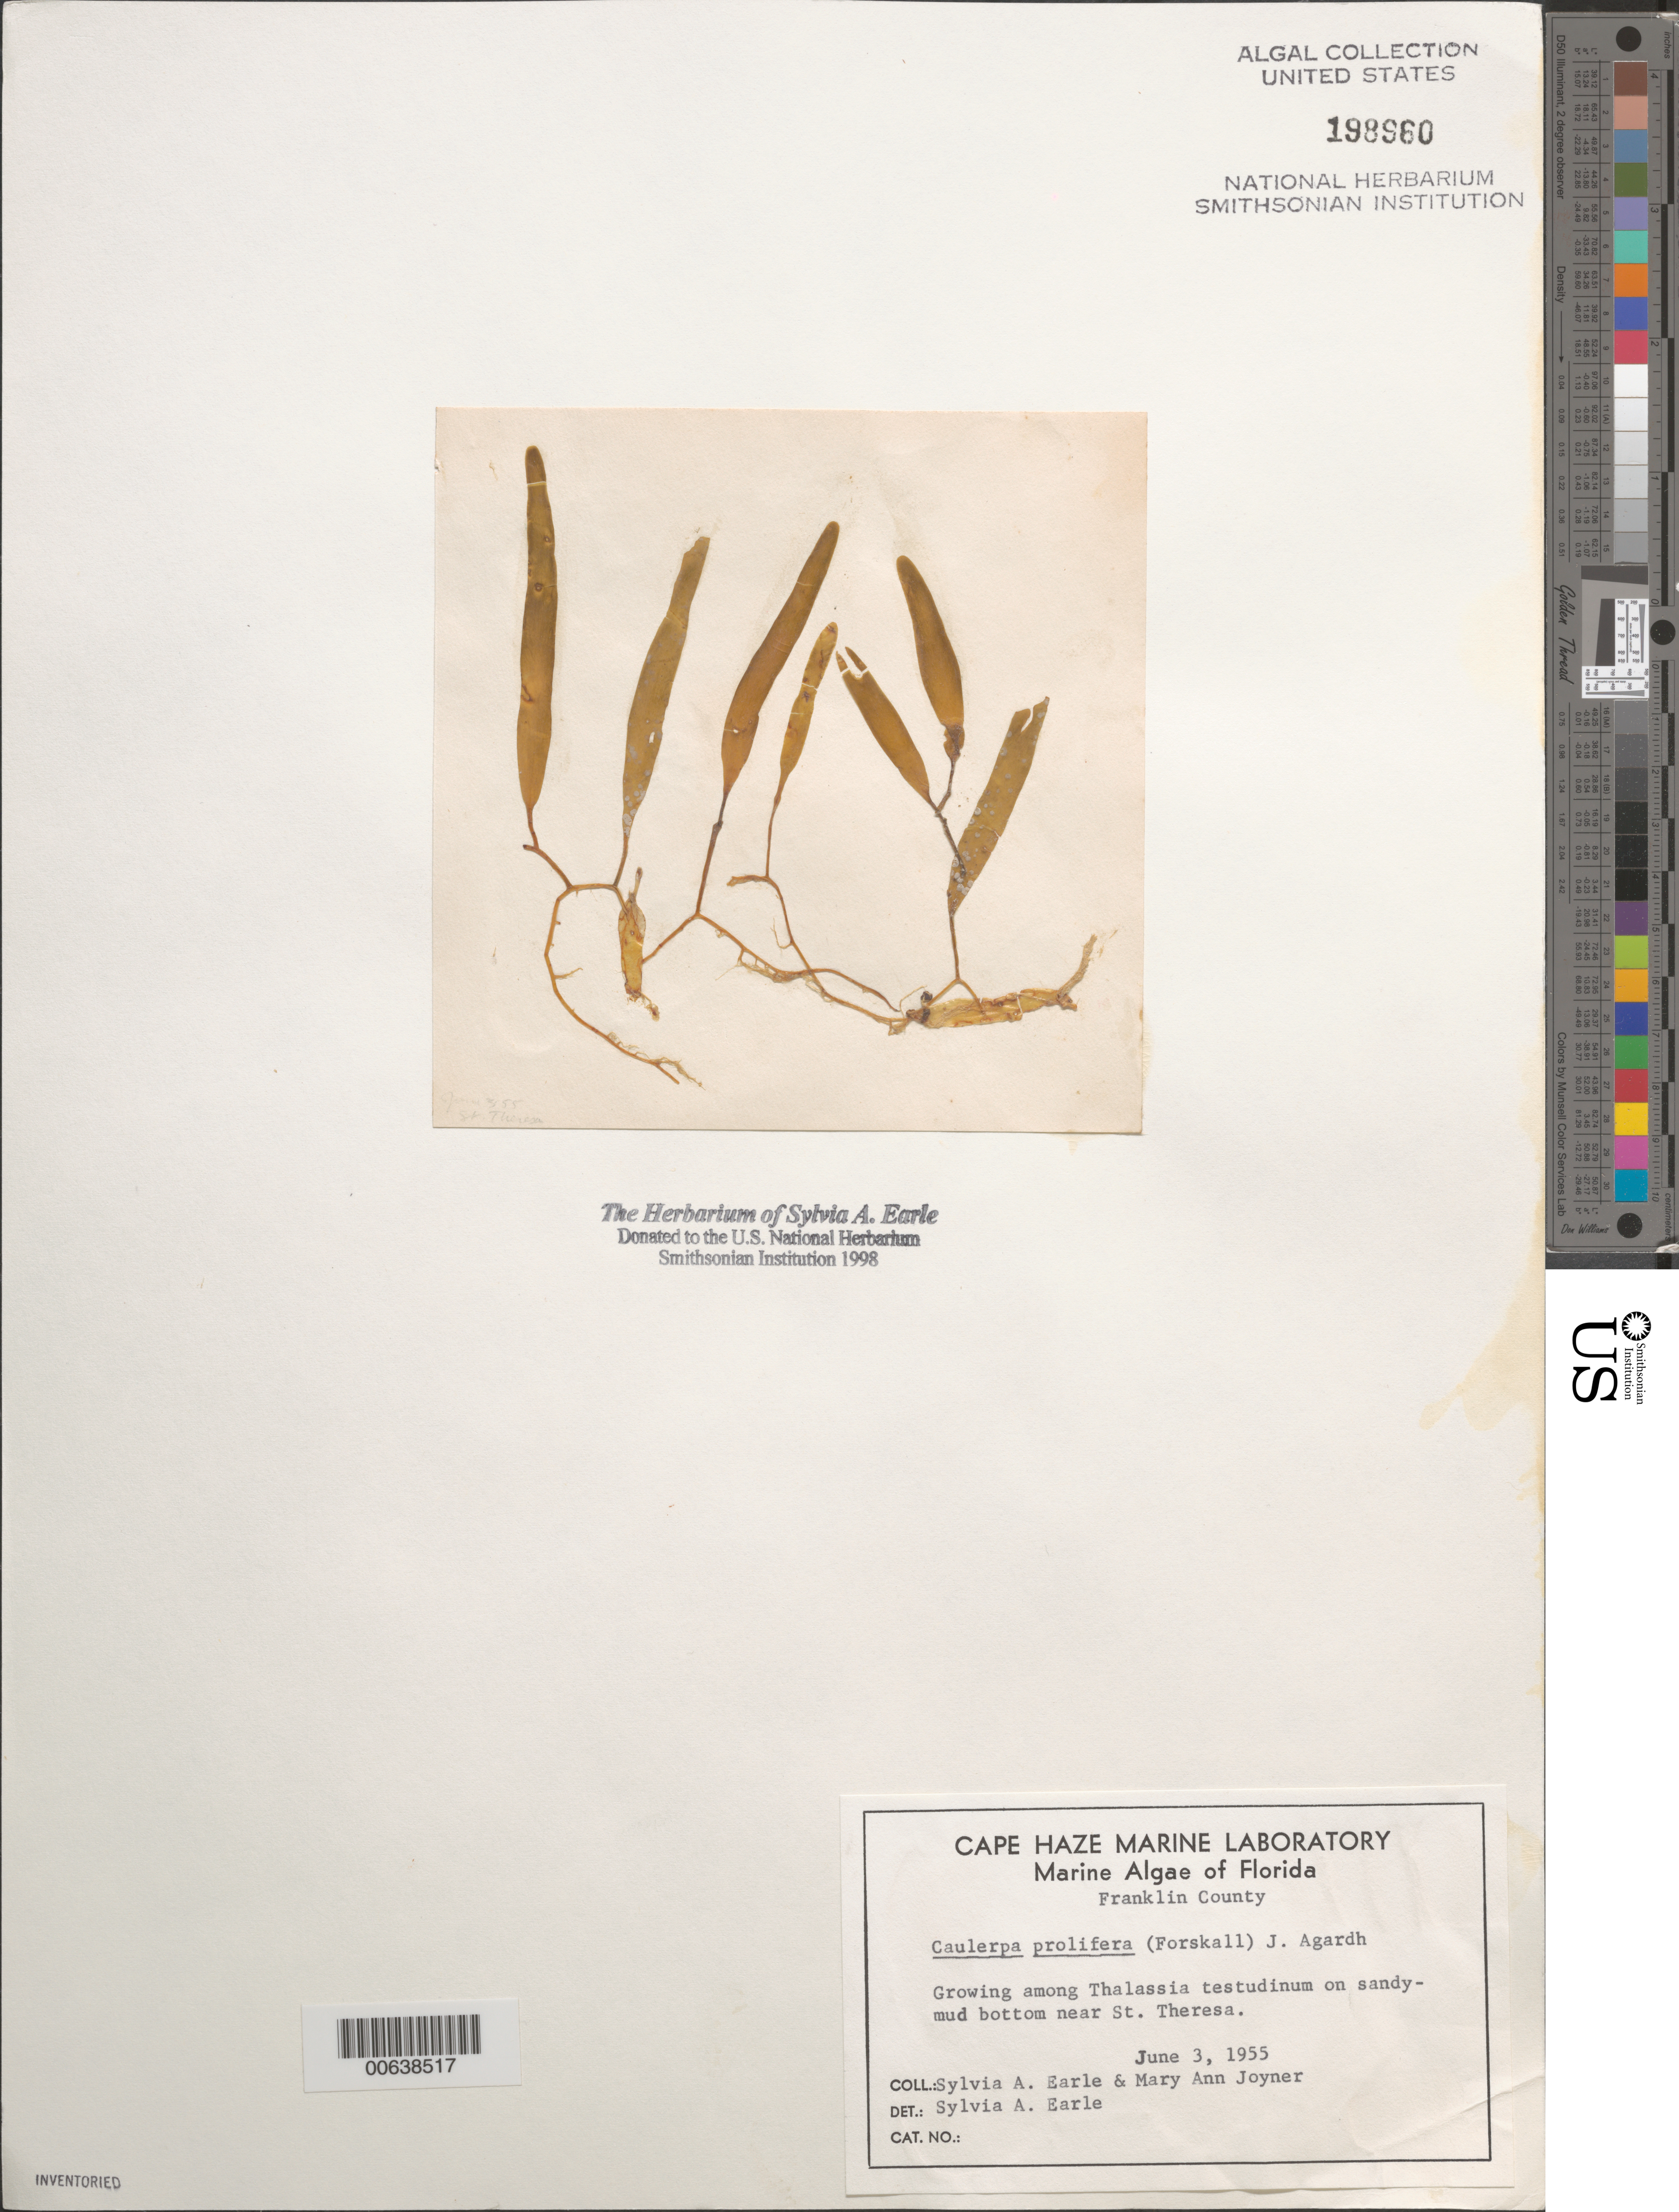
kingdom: Plantae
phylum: Chlorophyta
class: Ulvophyceae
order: Bryopsidales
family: Caulerpaceae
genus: Caulerpa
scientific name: Caulerpa prolifera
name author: (Forssk.) J.V.Lamouroux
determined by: Earle, S. A.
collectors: S. A. Earle & M. Joyner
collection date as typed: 03 Jun 1955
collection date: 1955-06-03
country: United States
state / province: Florida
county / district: Franklin County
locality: Near St. Teresa (St. Theresa)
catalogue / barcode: US 198960